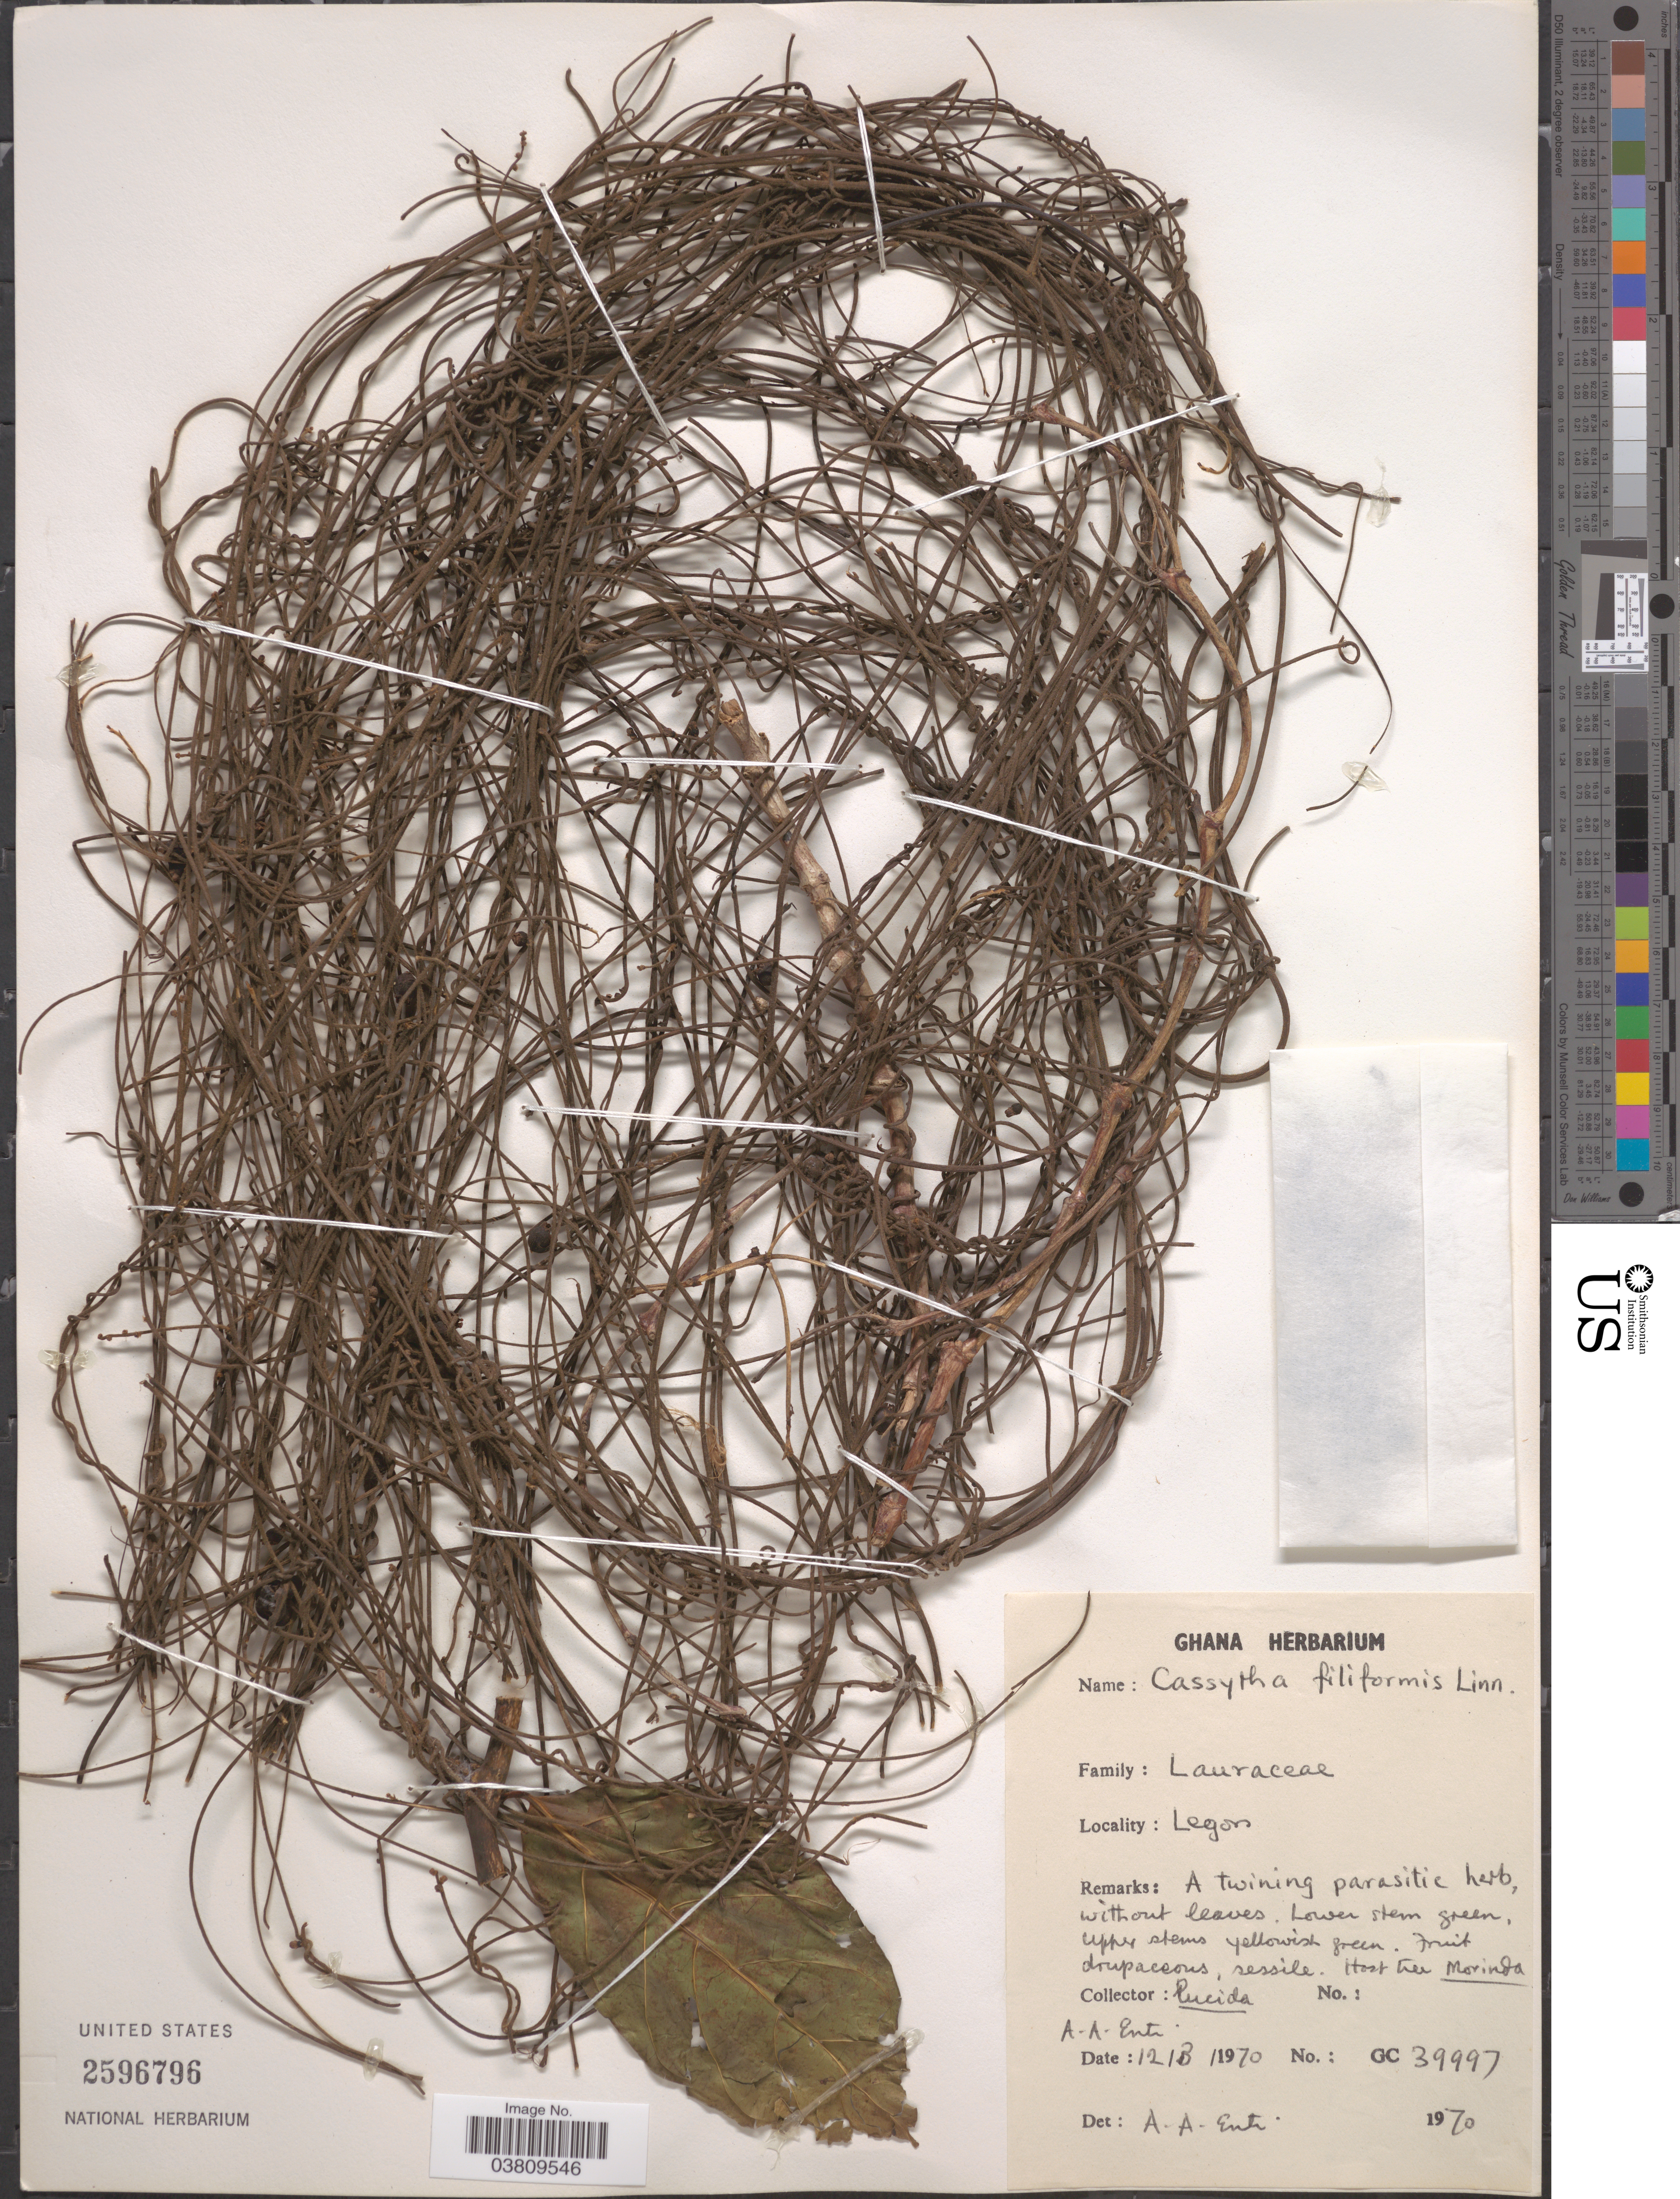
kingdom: Plantae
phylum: Tracheophyta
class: Magnoliopsida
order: Laurales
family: Lauraceae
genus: Cassytha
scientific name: Cassytha filiformis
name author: L.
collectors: A. Enti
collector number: GC39997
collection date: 1970-03-12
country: Ghana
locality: Legon.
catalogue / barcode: US 2596796